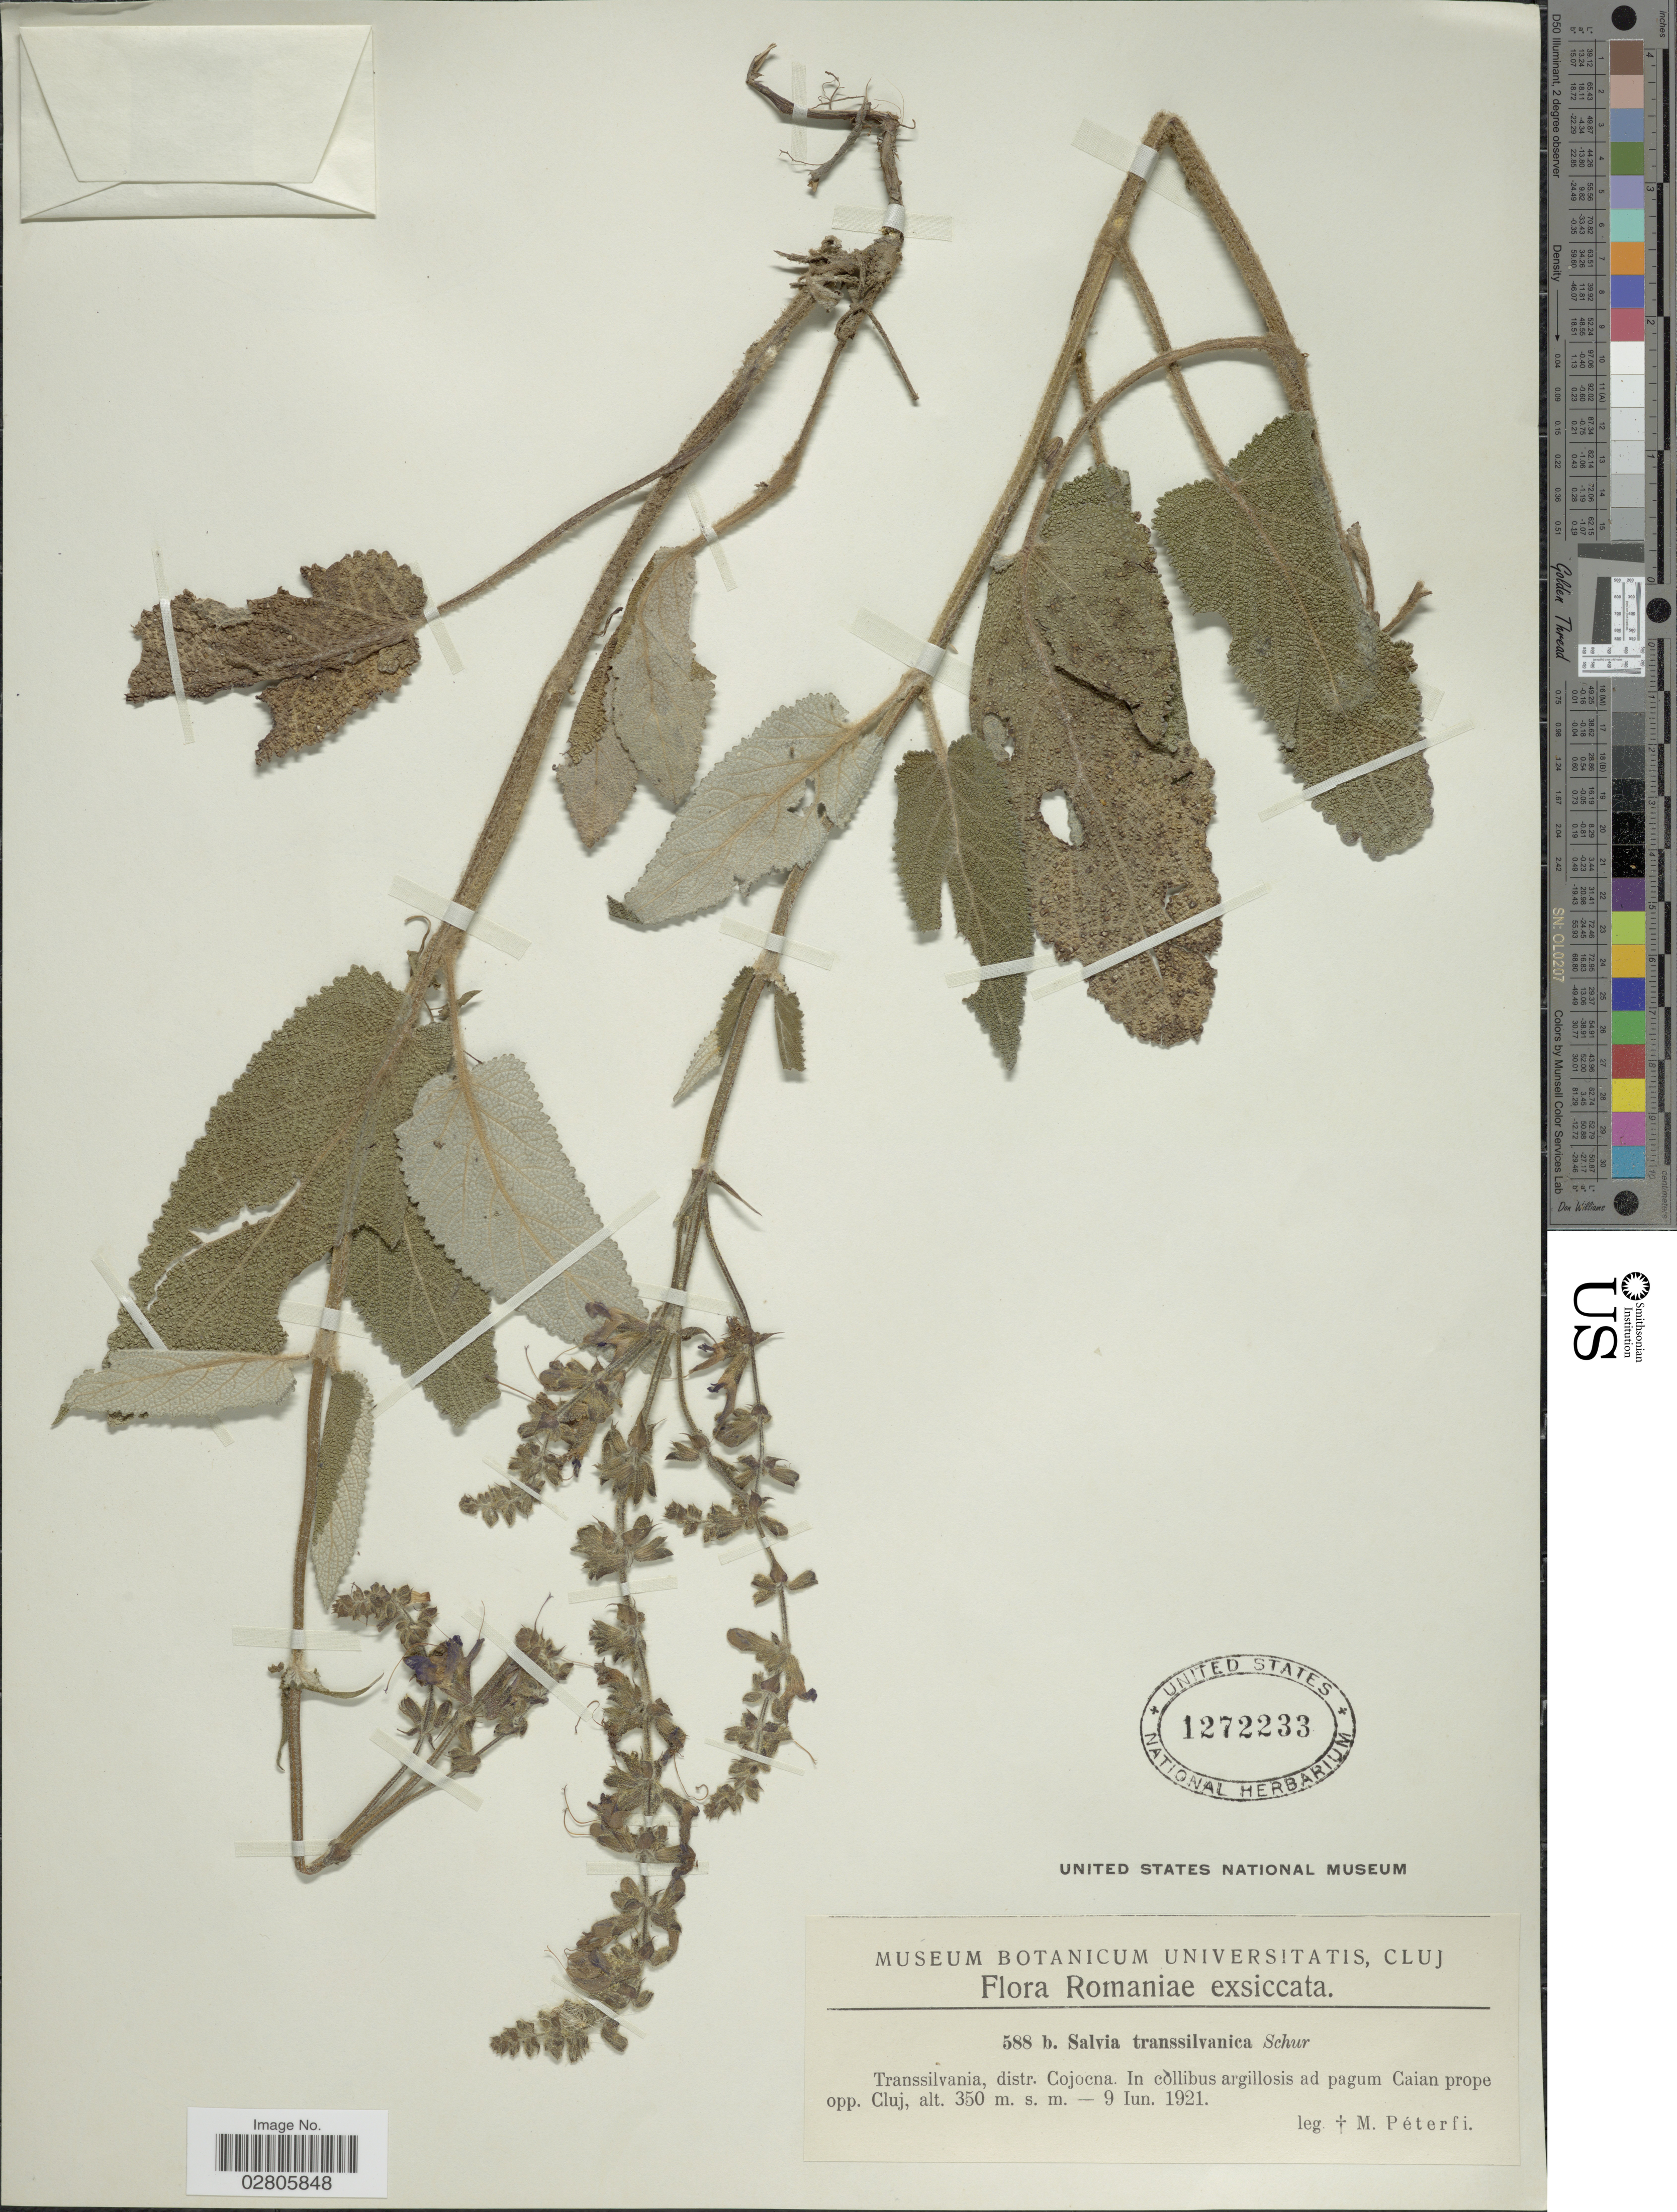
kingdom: Plantae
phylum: Tracheophyta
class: Magnoliopsida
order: Lamiales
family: Lamiaceae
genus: Salvia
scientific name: Salvia transsylvanica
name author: (Schur ex Griseb. & Schenk) Schur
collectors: M. Péterfi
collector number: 588b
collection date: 1921-06-09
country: Romania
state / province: Cluj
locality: Romaniae. Transsilvania, distr. Cojocna. In collibus argillosis ad pagum Caian prope opp. Cluj.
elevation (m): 350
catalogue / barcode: US 1272233